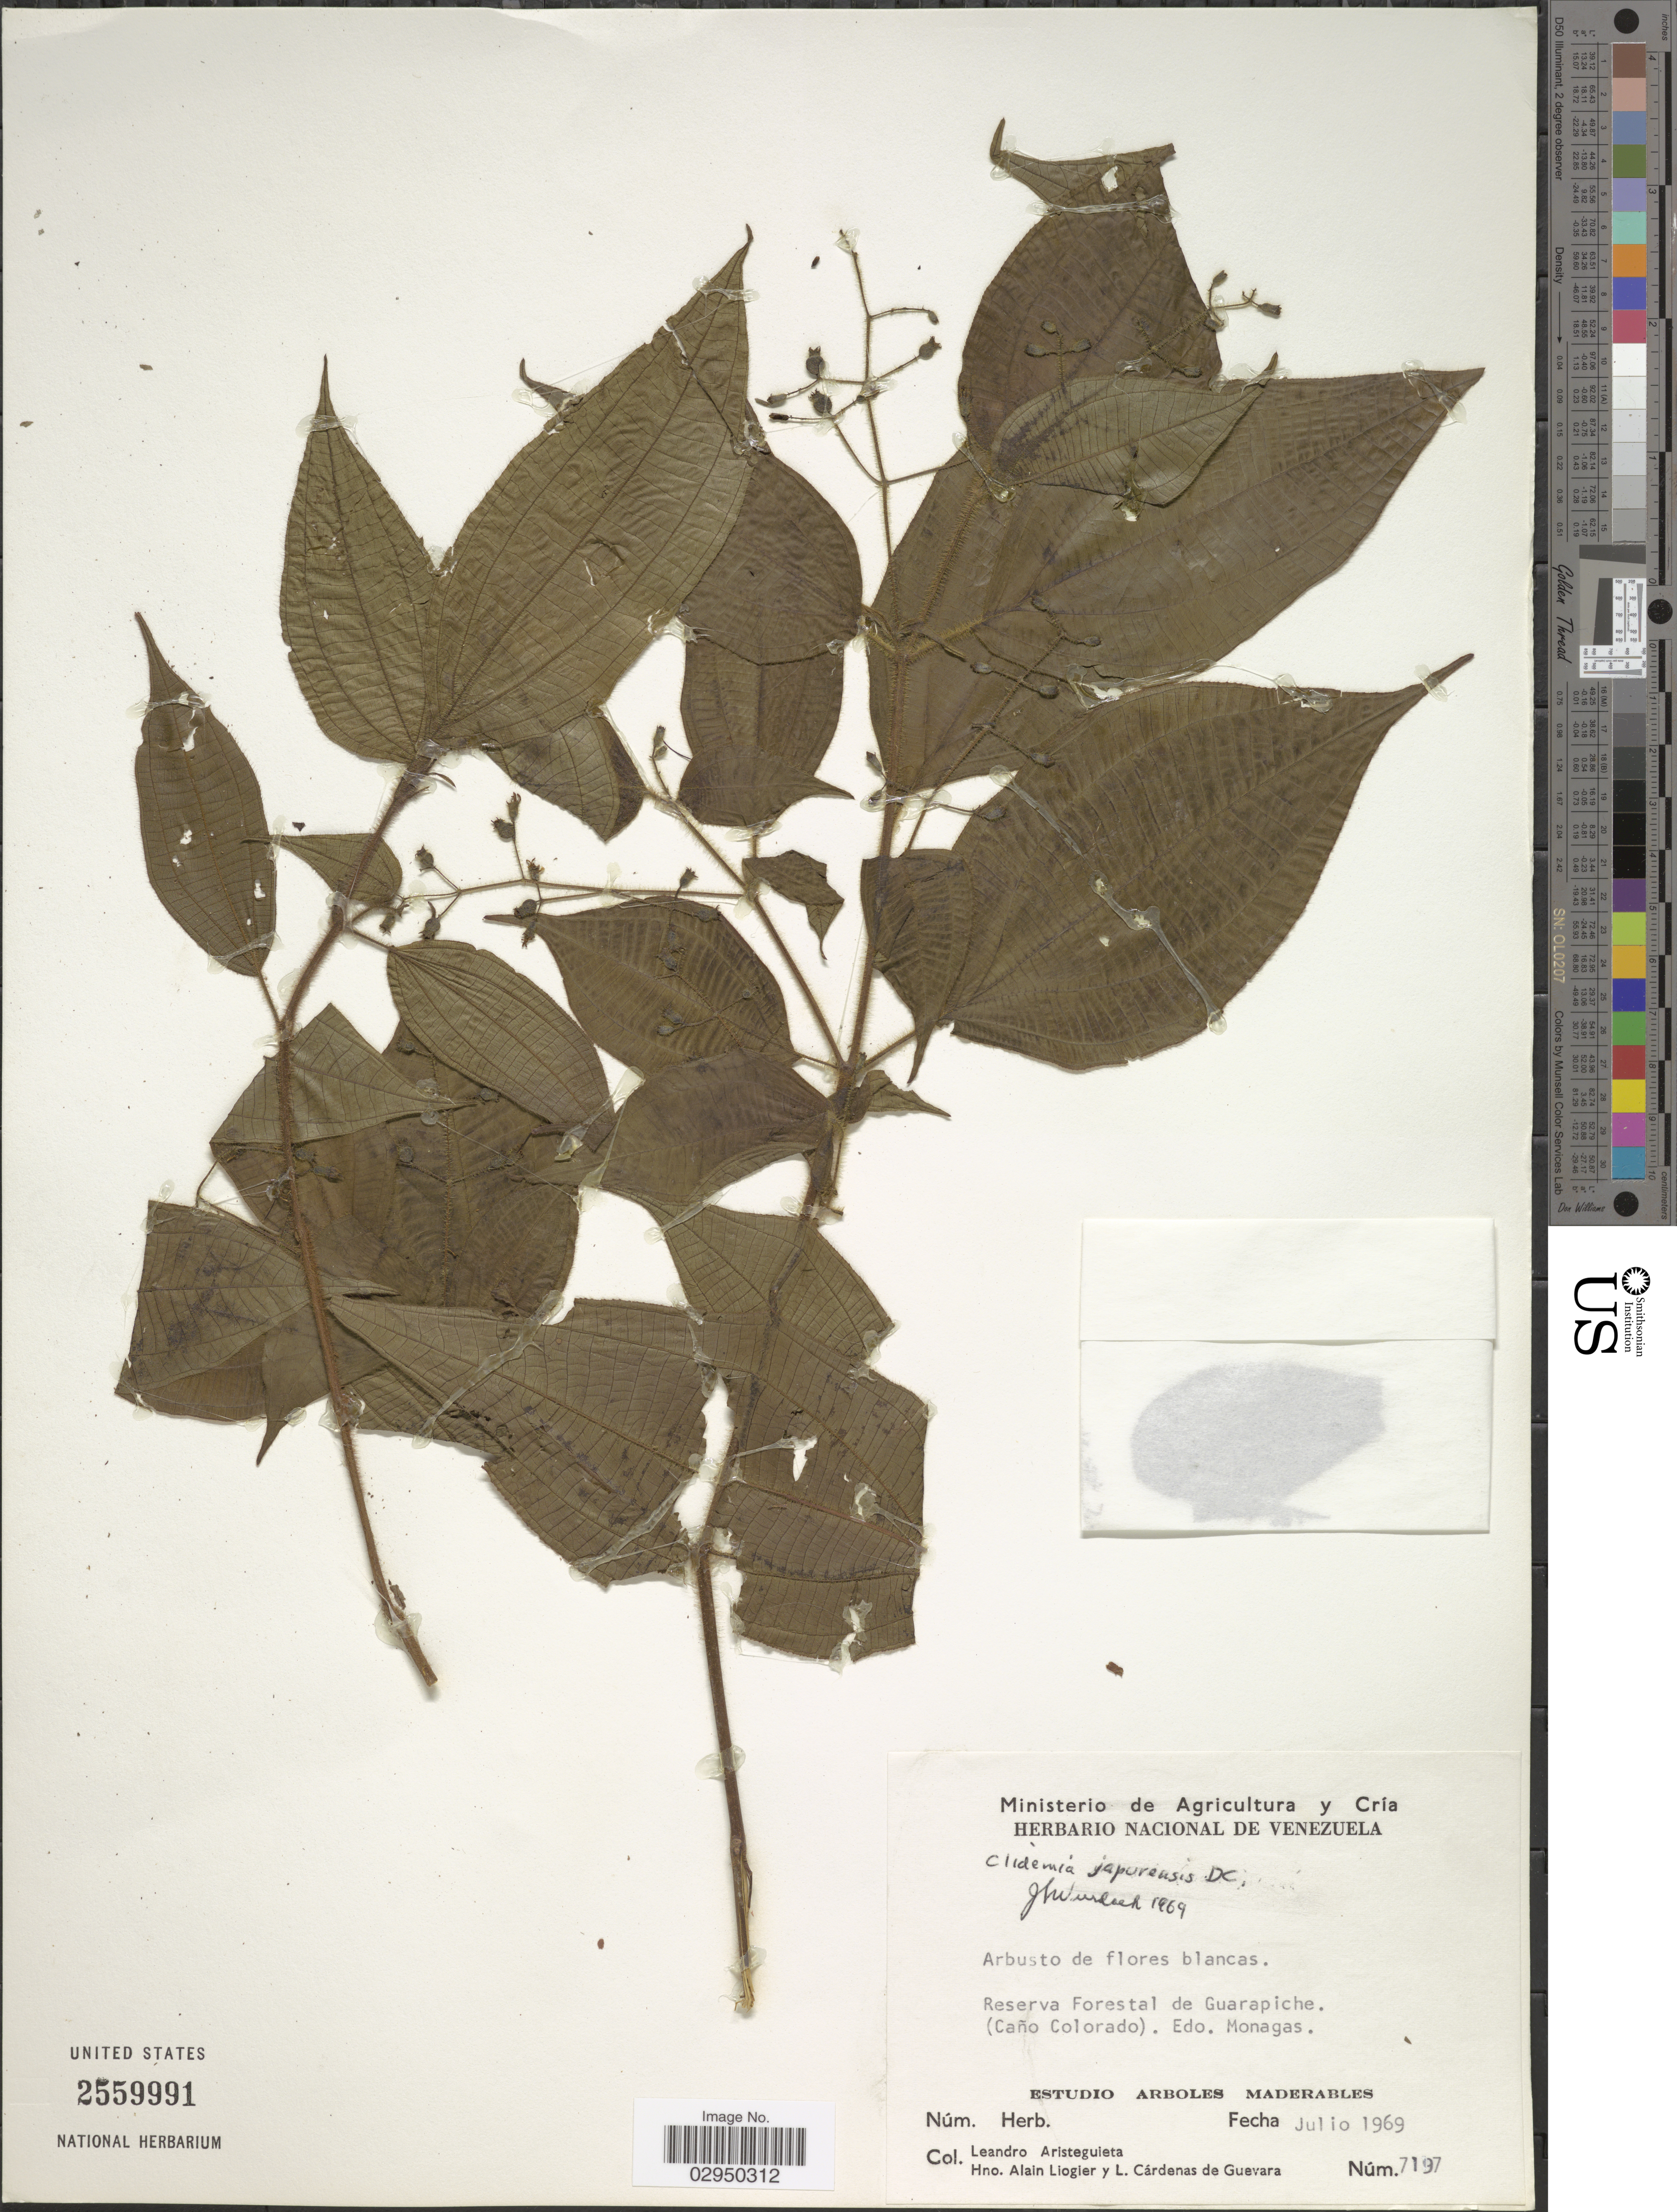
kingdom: Plantae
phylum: Tracheophyta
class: Magnoliopsida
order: Myrtales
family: Melastomataceae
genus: Clidemia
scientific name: Clidemia japurensis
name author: DC.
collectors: L. Aristeguieta, A. H. Liogier & L. De Guevara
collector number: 7197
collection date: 1969-07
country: Venezuela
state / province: Monagas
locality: Reserva Forestal de Guarapiche. (Caño Colorado).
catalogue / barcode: US 2559991